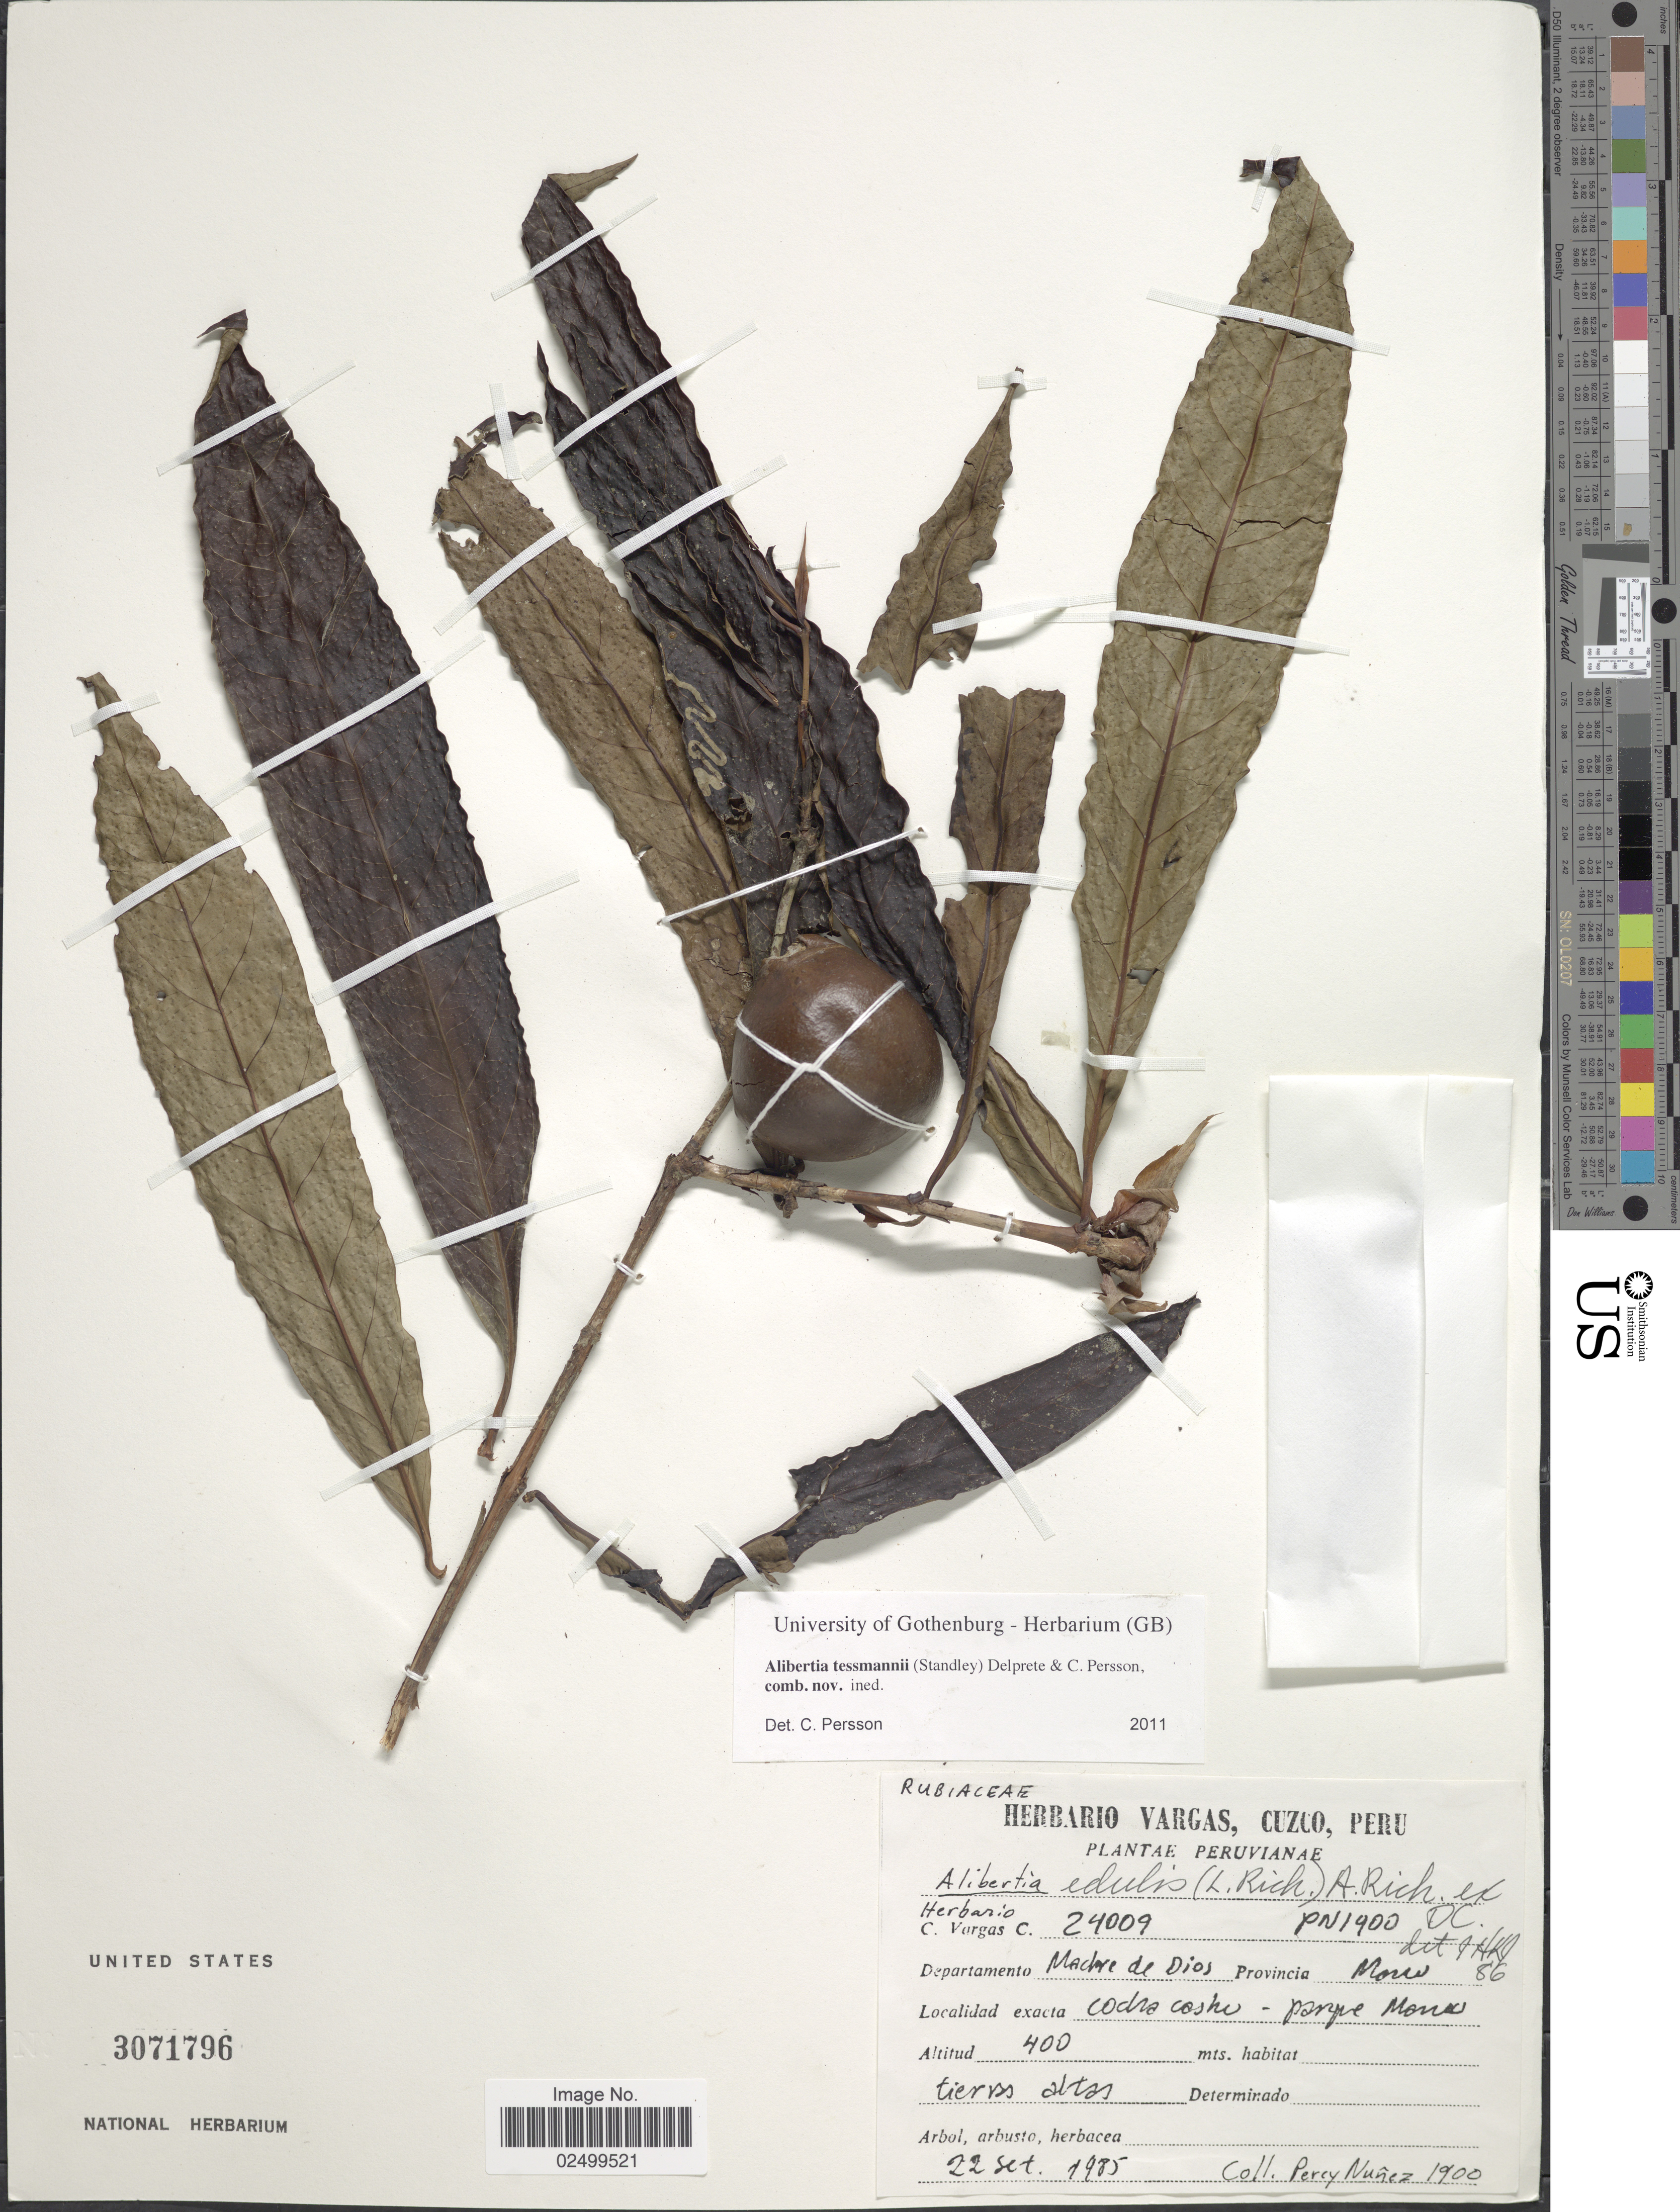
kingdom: Plantae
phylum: Tracheophyta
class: Magnoliopsida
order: Gentianales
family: Rubiaceae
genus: Alibertia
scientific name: Alibertia tessmannii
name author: (Standl.) Delprete & C.H. Perss.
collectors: P. Nuñez V.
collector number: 1900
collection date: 1985-09-22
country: Peru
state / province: Madre de Dios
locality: Departamento Madre de Dios, Provincia Manu, Cocha Cashu - prope Manu.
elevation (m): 400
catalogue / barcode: US 3071796